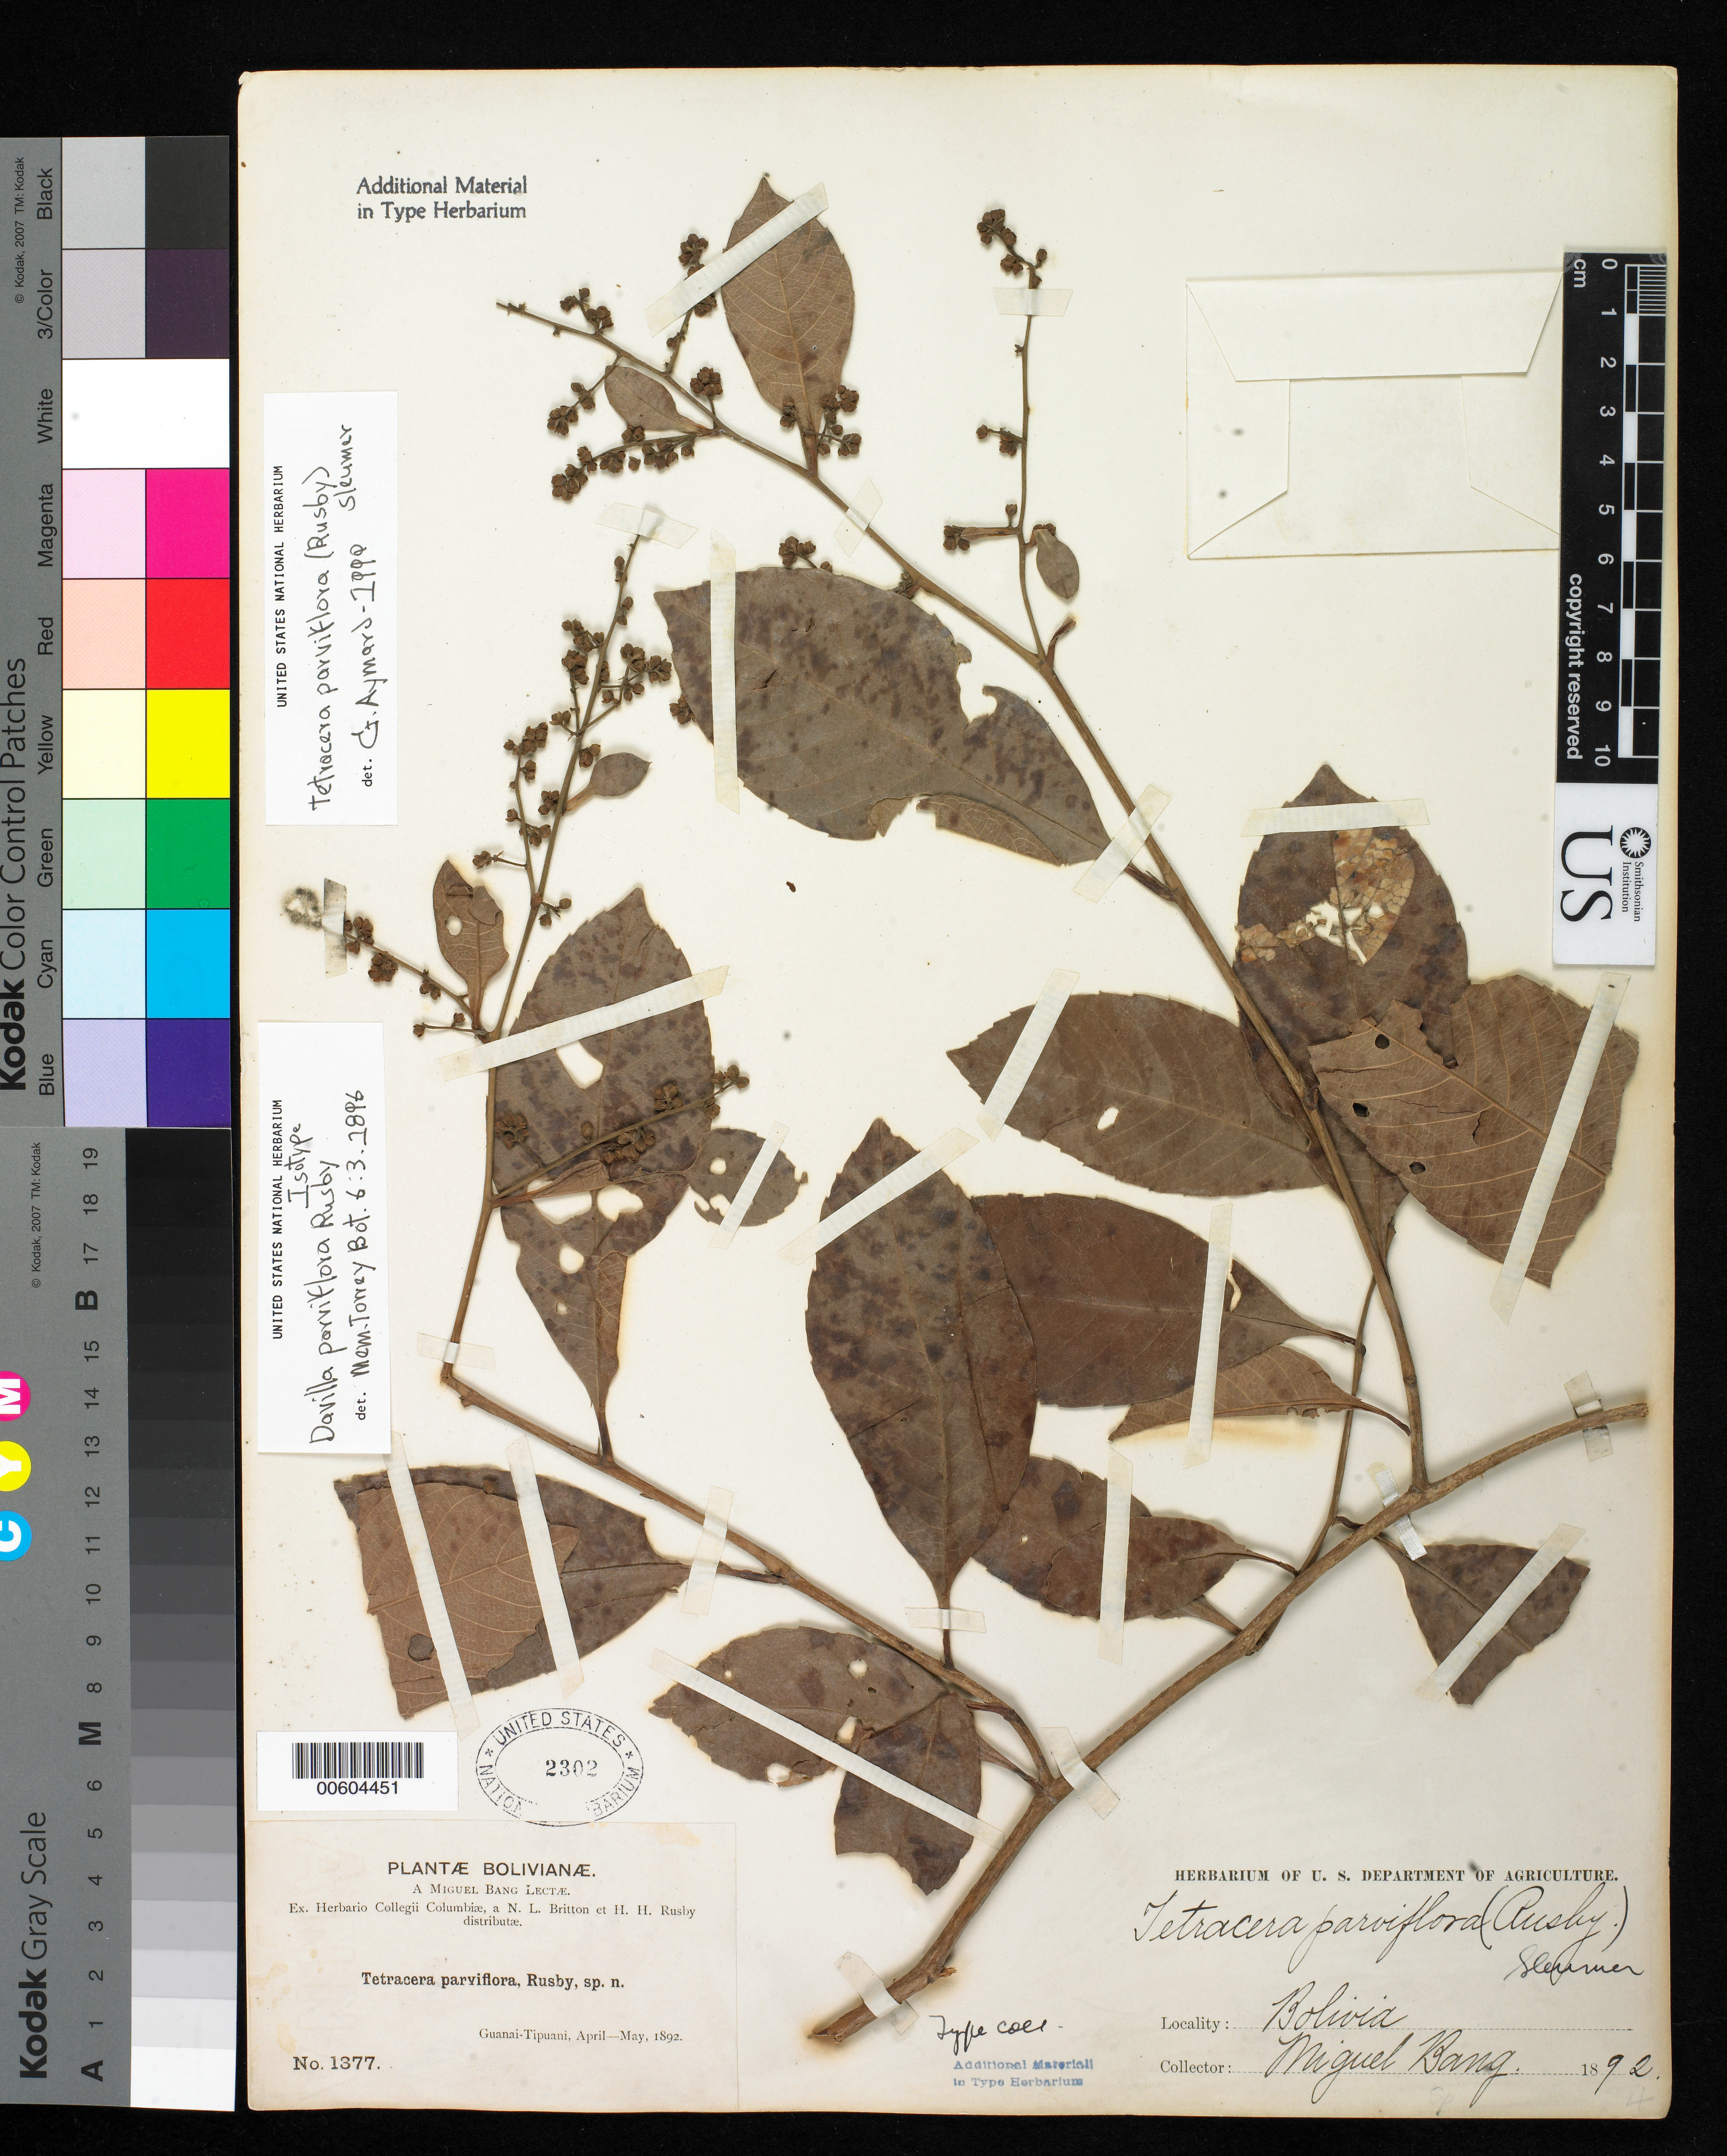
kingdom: Plantae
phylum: Tracheophyta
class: Magnoliopsida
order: Dilleniales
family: Dilleniaceae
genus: Davilla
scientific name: Davilla parviflora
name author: Rusby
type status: Isotype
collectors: M. Bang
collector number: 1377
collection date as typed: Apr 1892 to -- May 1892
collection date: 1892-04/1892-05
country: Bolivia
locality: Guanai-Tipuani.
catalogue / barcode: US 2302